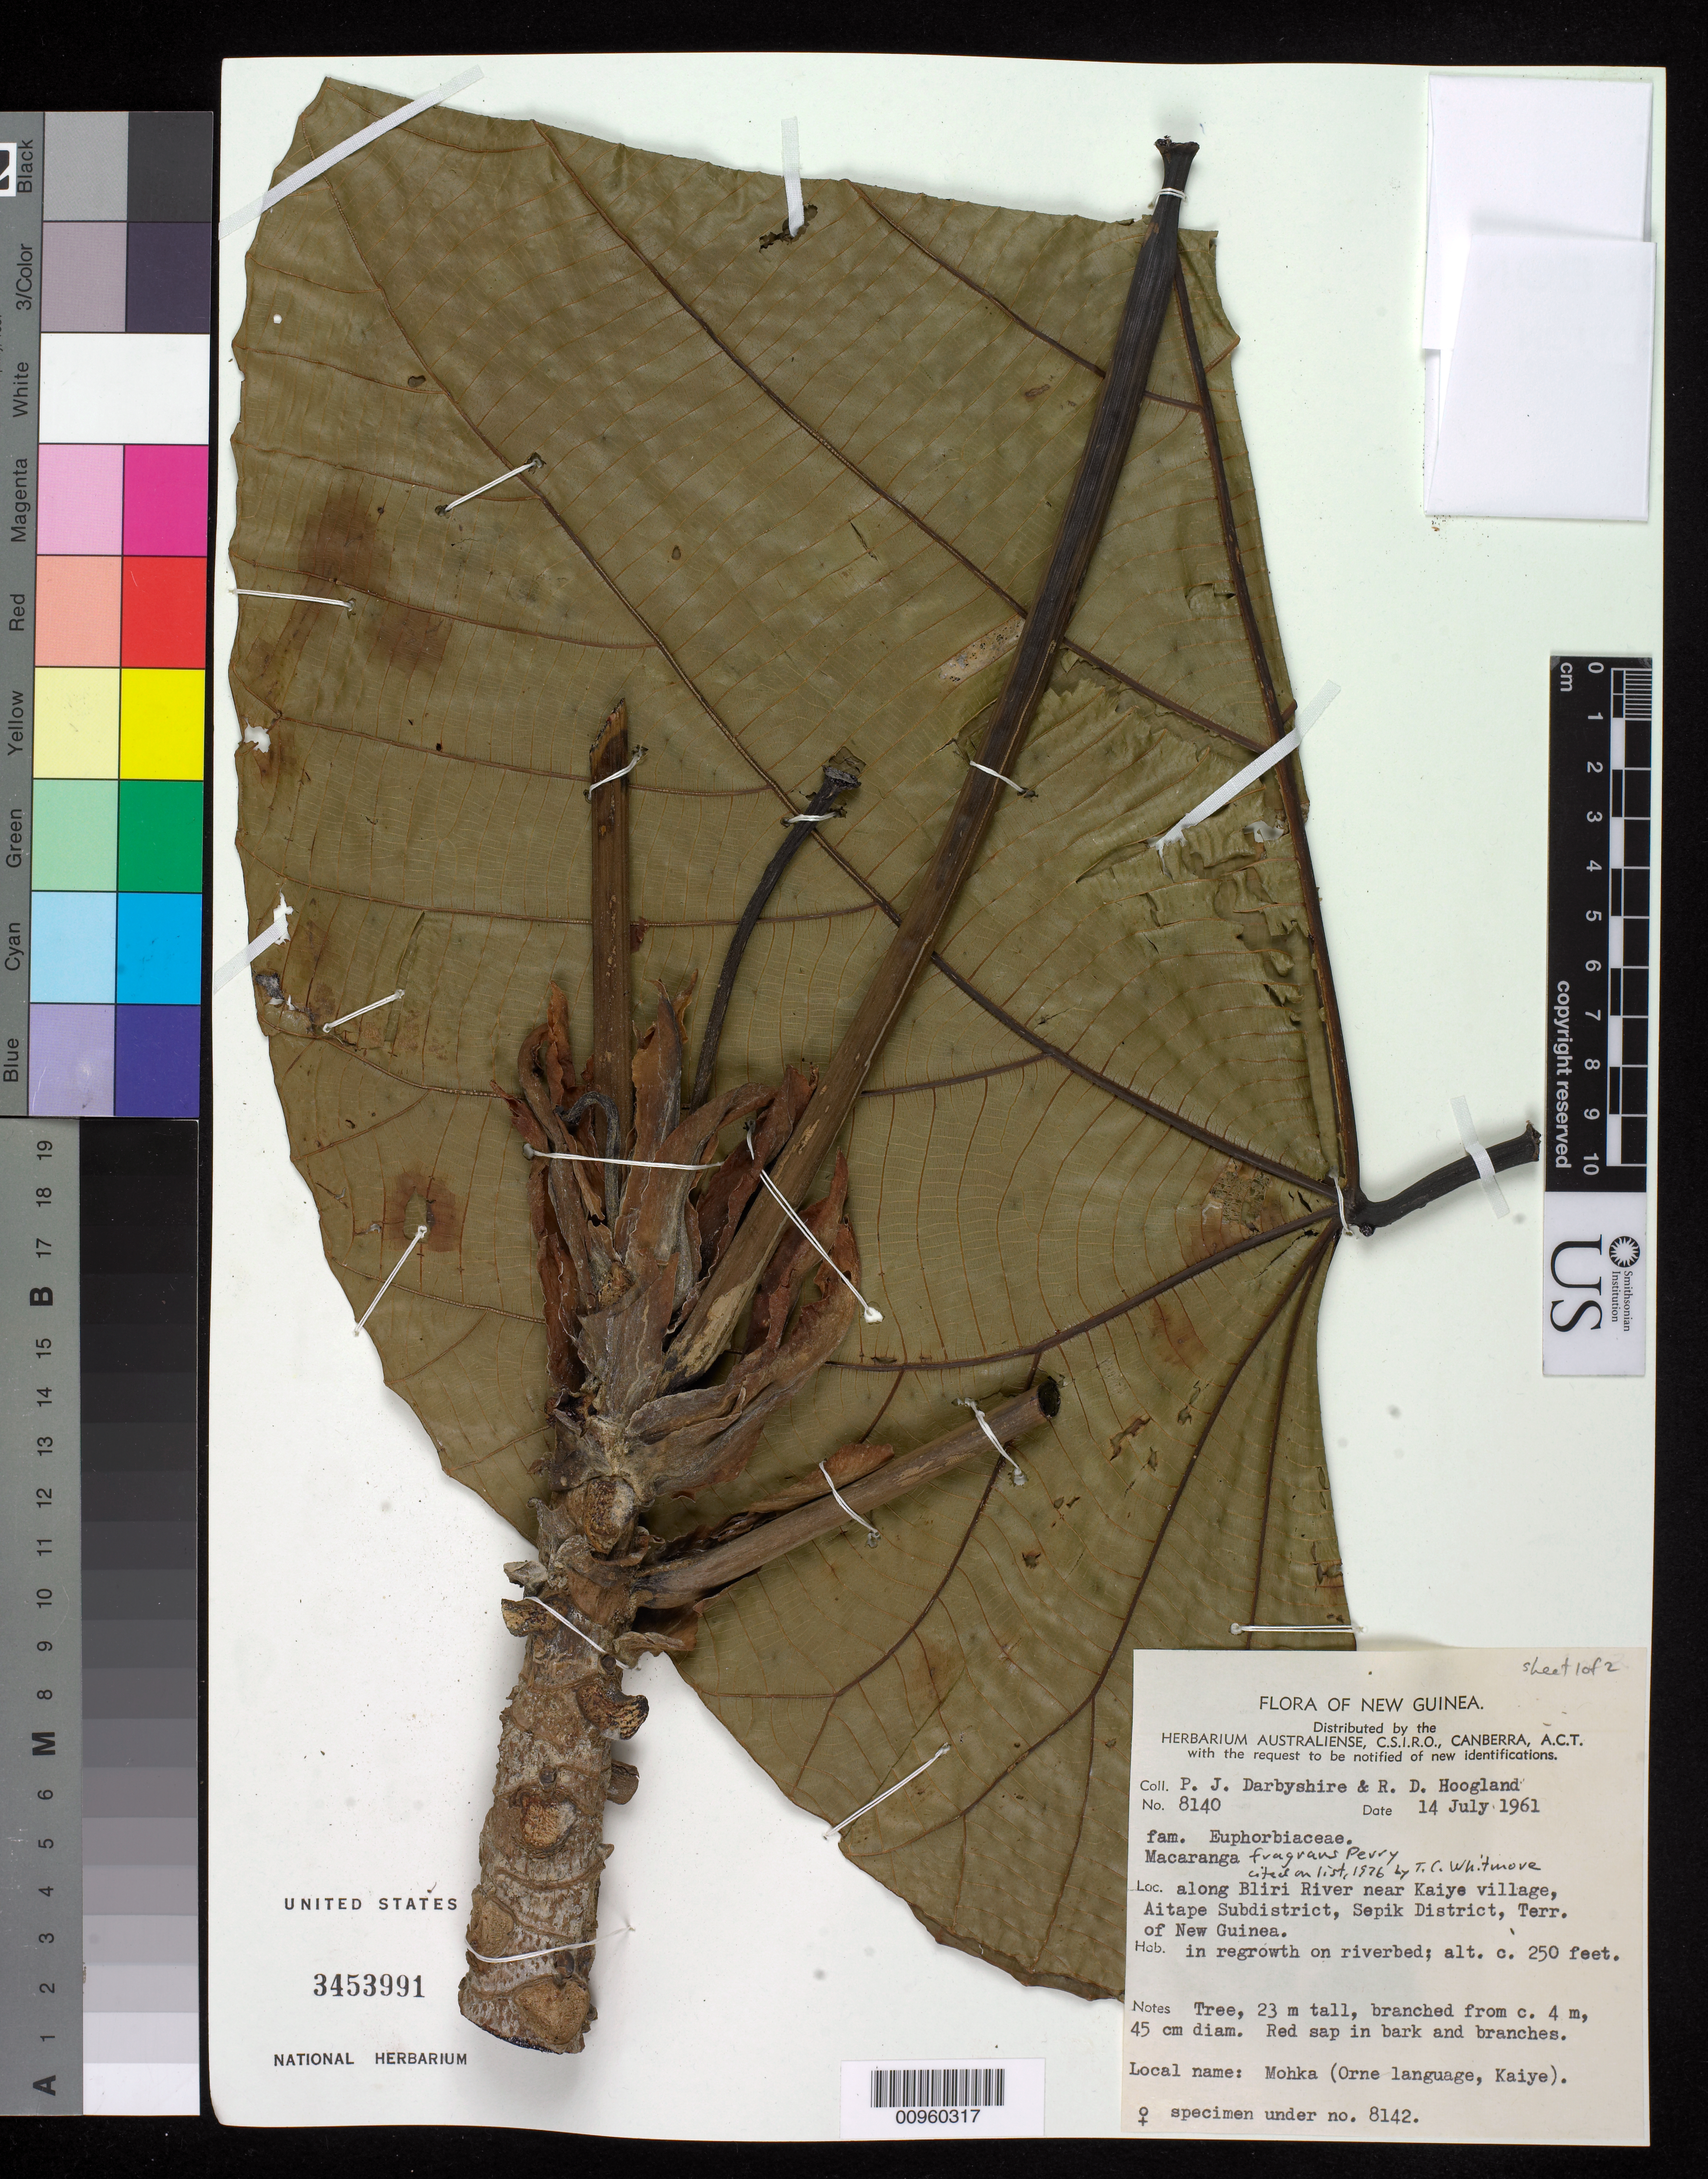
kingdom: Plantae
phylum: Tracheophyta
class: Magnoliopsida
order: Malpighiales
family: Euphorbiaceae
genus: Macaranga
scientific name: Macaranga fragrans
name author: Perry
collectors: P. Darbyshire & R. D. Hoogland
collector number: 8140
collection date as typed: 14 Jul 1961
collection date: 1961-07-14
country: Papua New Guinea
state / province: Sandaun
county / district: Aitape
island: New Guinea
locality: Along Bliri River near Kaiye Village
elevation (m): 76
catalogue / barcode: US 3453991